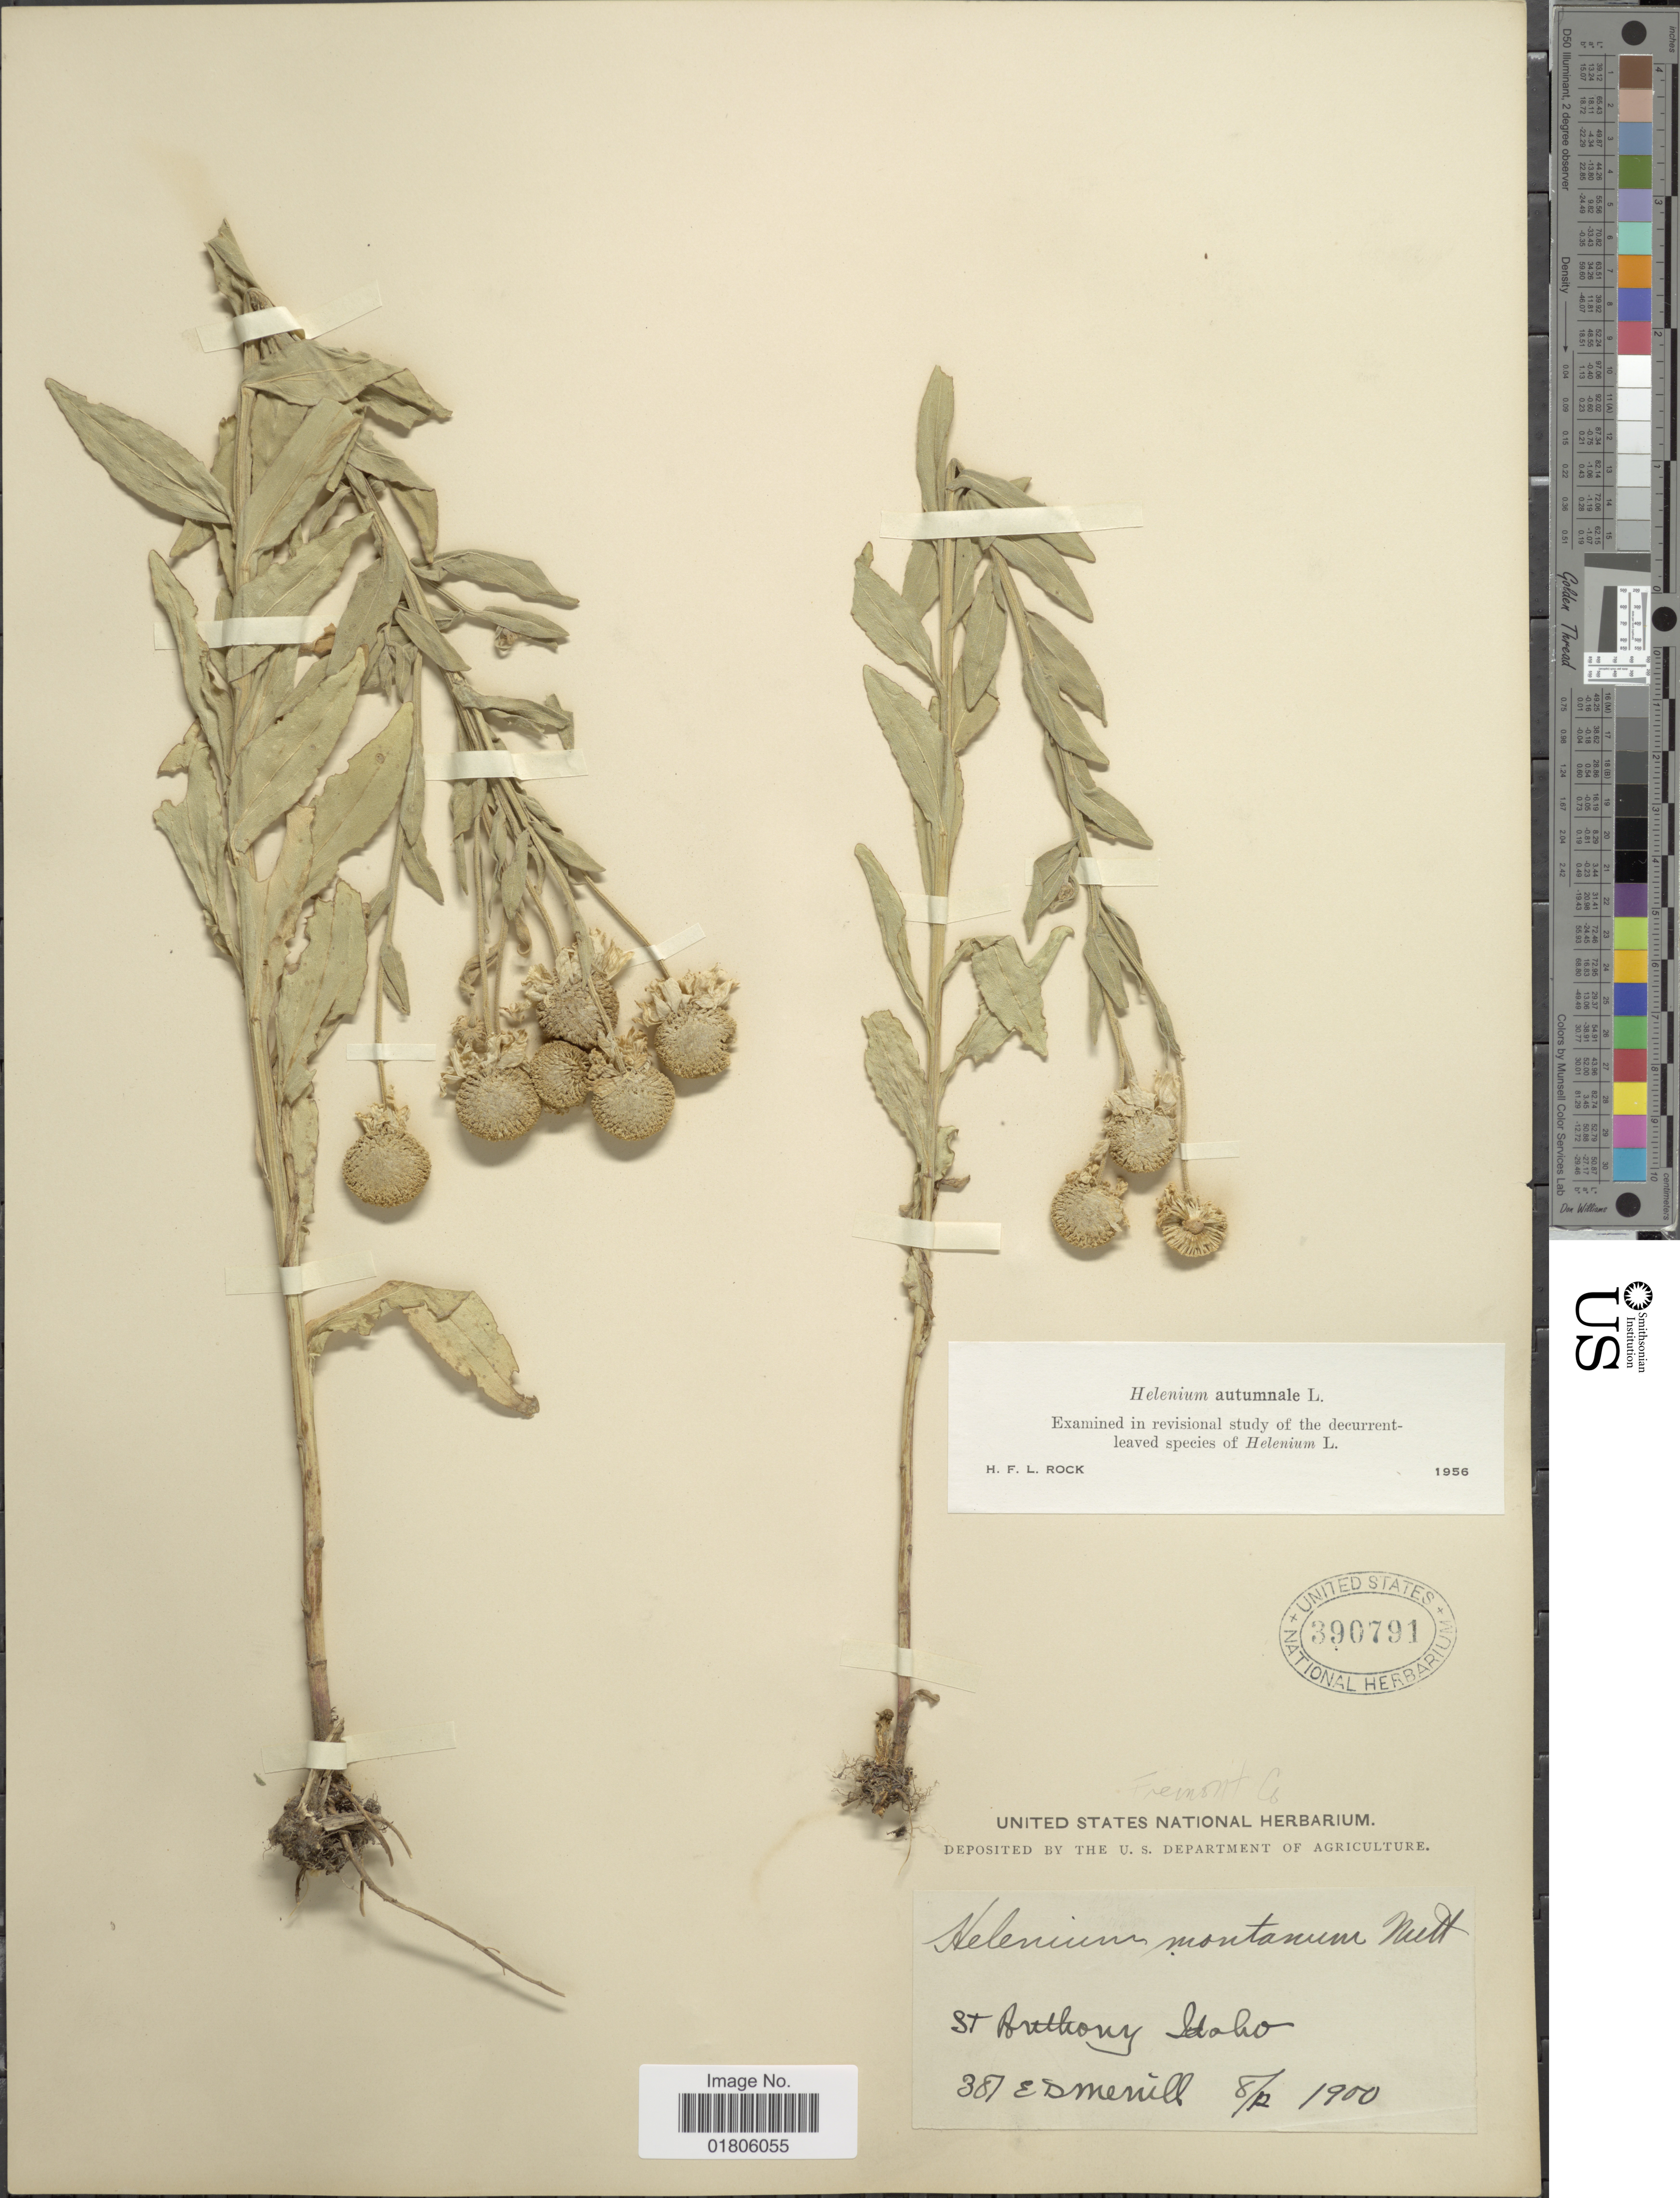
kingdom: Plantae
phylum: Tracheophyta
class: Magnoliopsida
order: Asterales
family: Asteraceae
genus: Helenium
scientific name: Helenium autumnale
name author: L.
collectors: E. D. Merrill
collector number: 387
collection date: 1900-08-12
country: United States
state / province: Idaho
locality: St. Porthony Fremont Co.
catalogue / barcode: US 390791